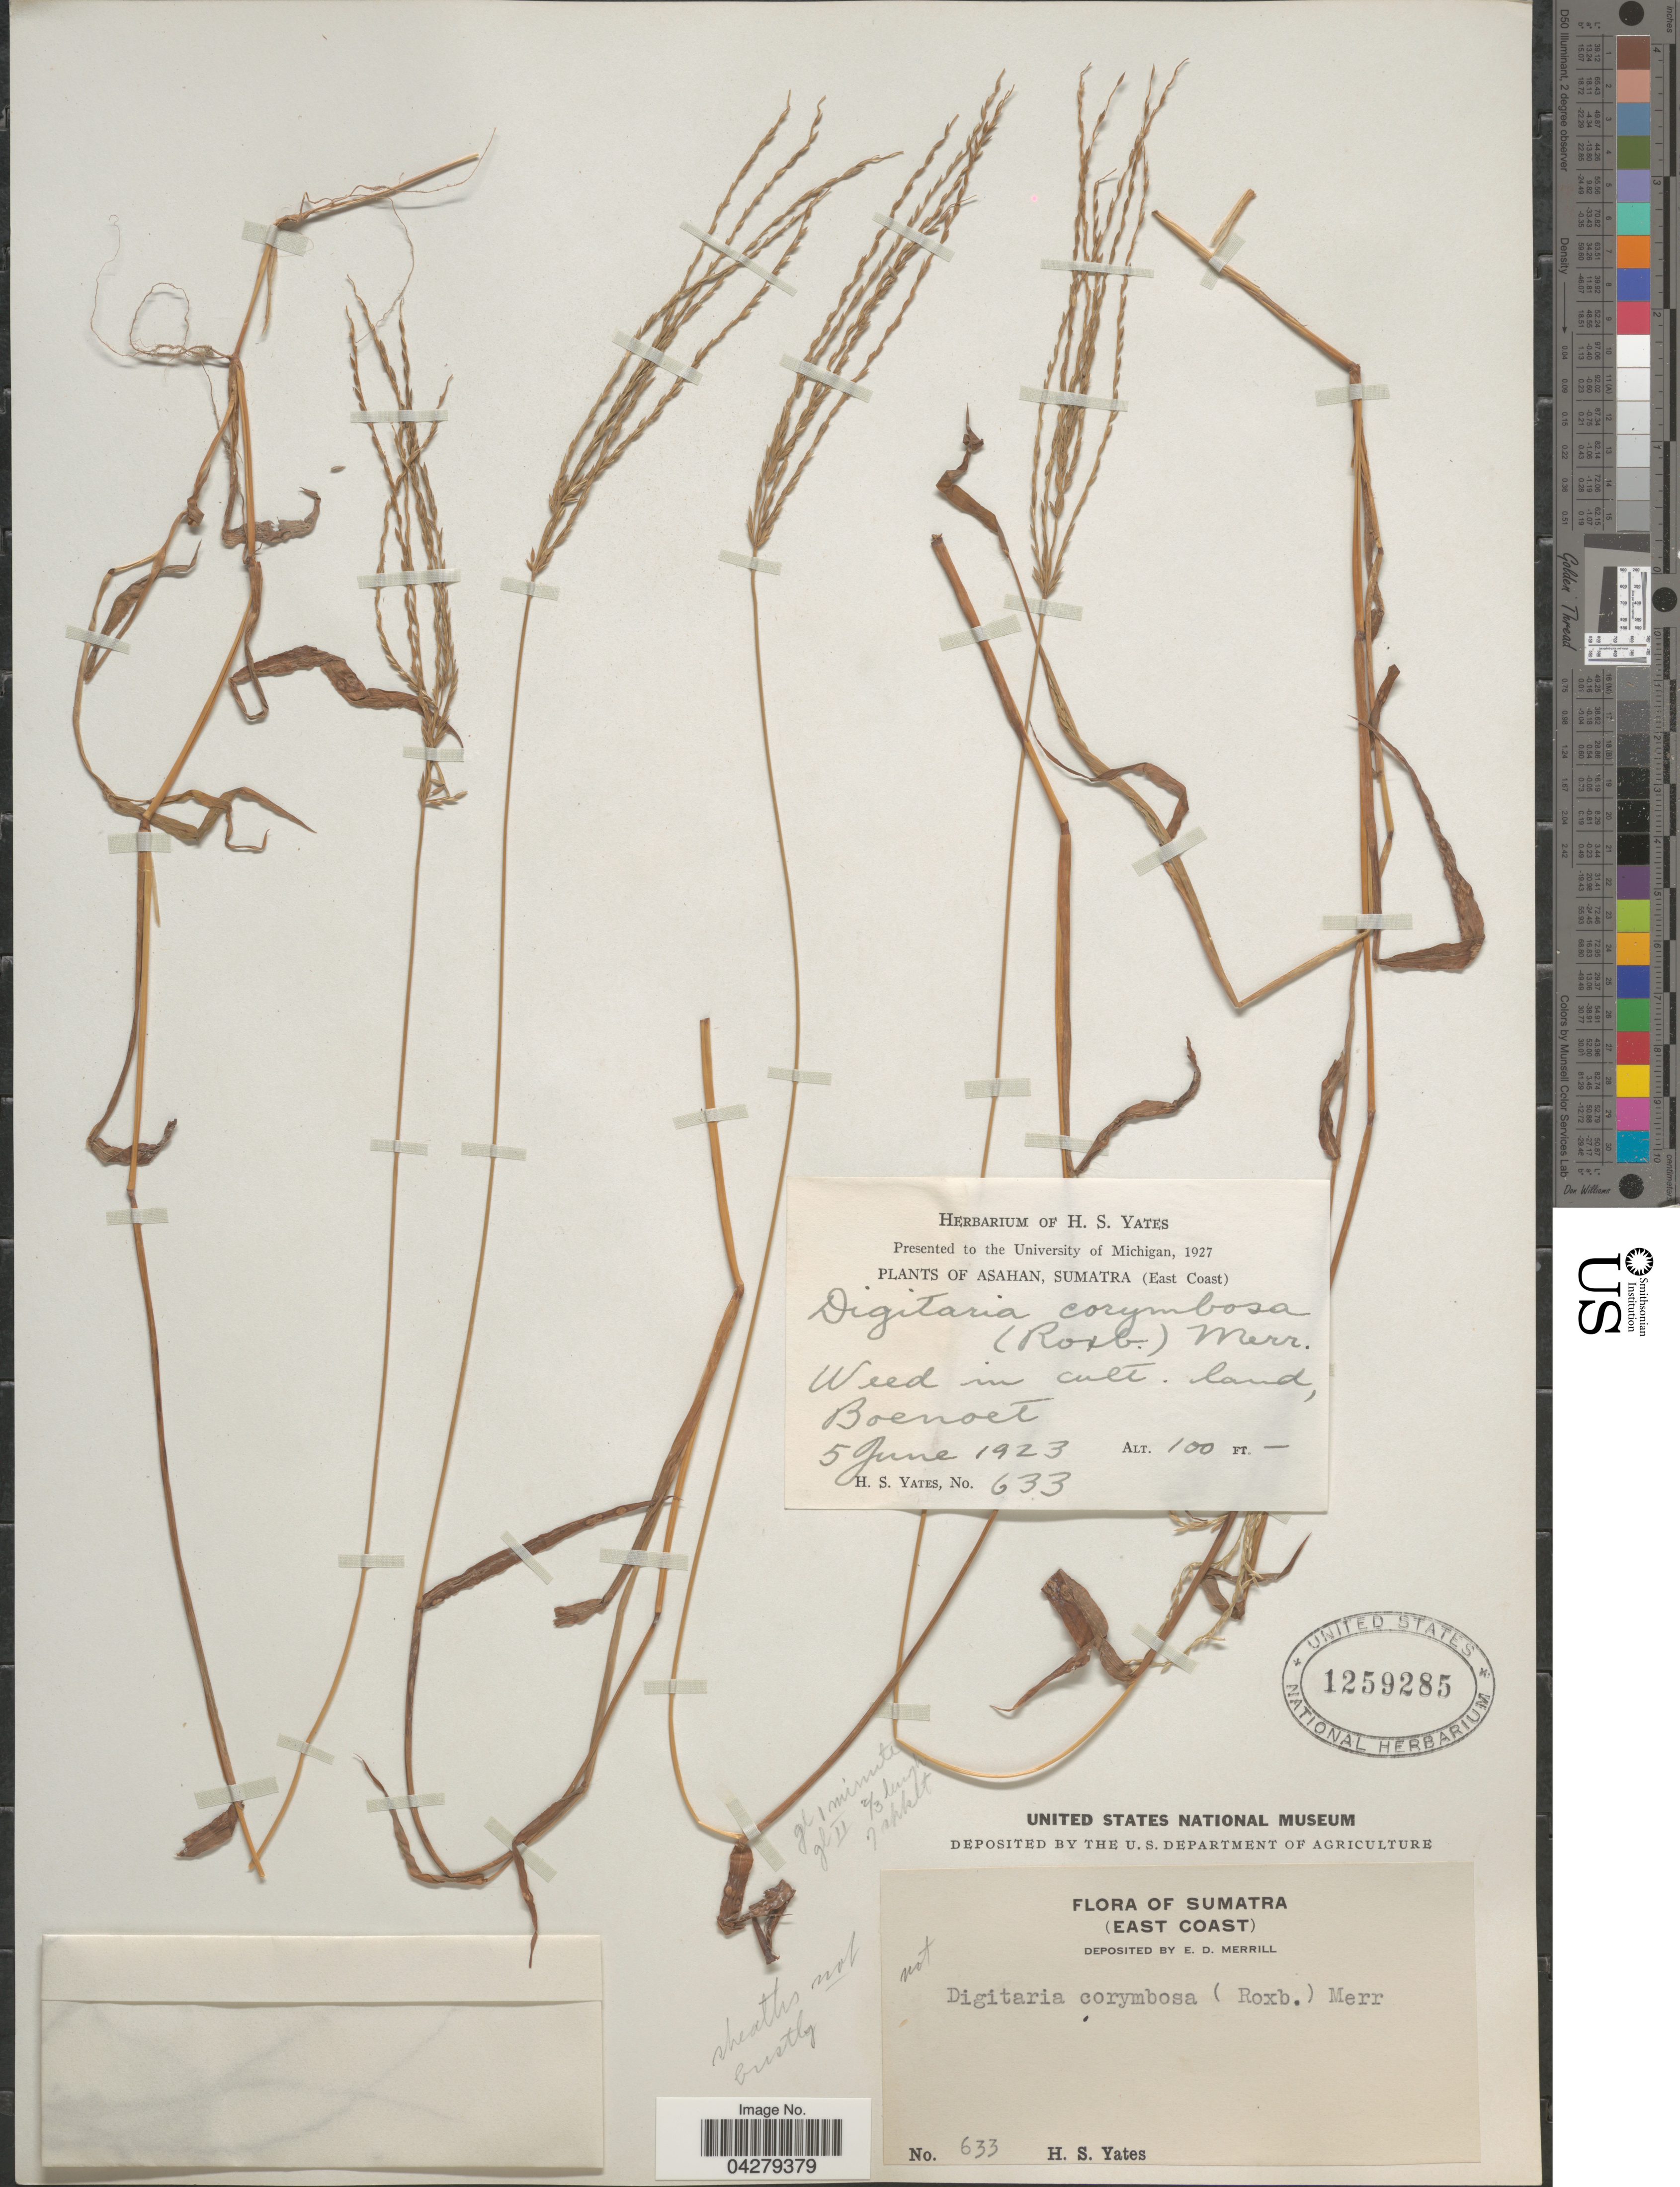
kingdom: Plantae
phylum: Tracheophyta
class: Liliopsida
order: Poales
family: Poaceae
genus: Digitaria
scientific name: Digitaria sp.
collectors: H. S. Yates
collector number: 633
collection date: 1923-06-05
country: Indonesia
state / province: Sumatra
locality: Asahan, (East Coast). Boenoet.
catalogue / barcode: US 1259285